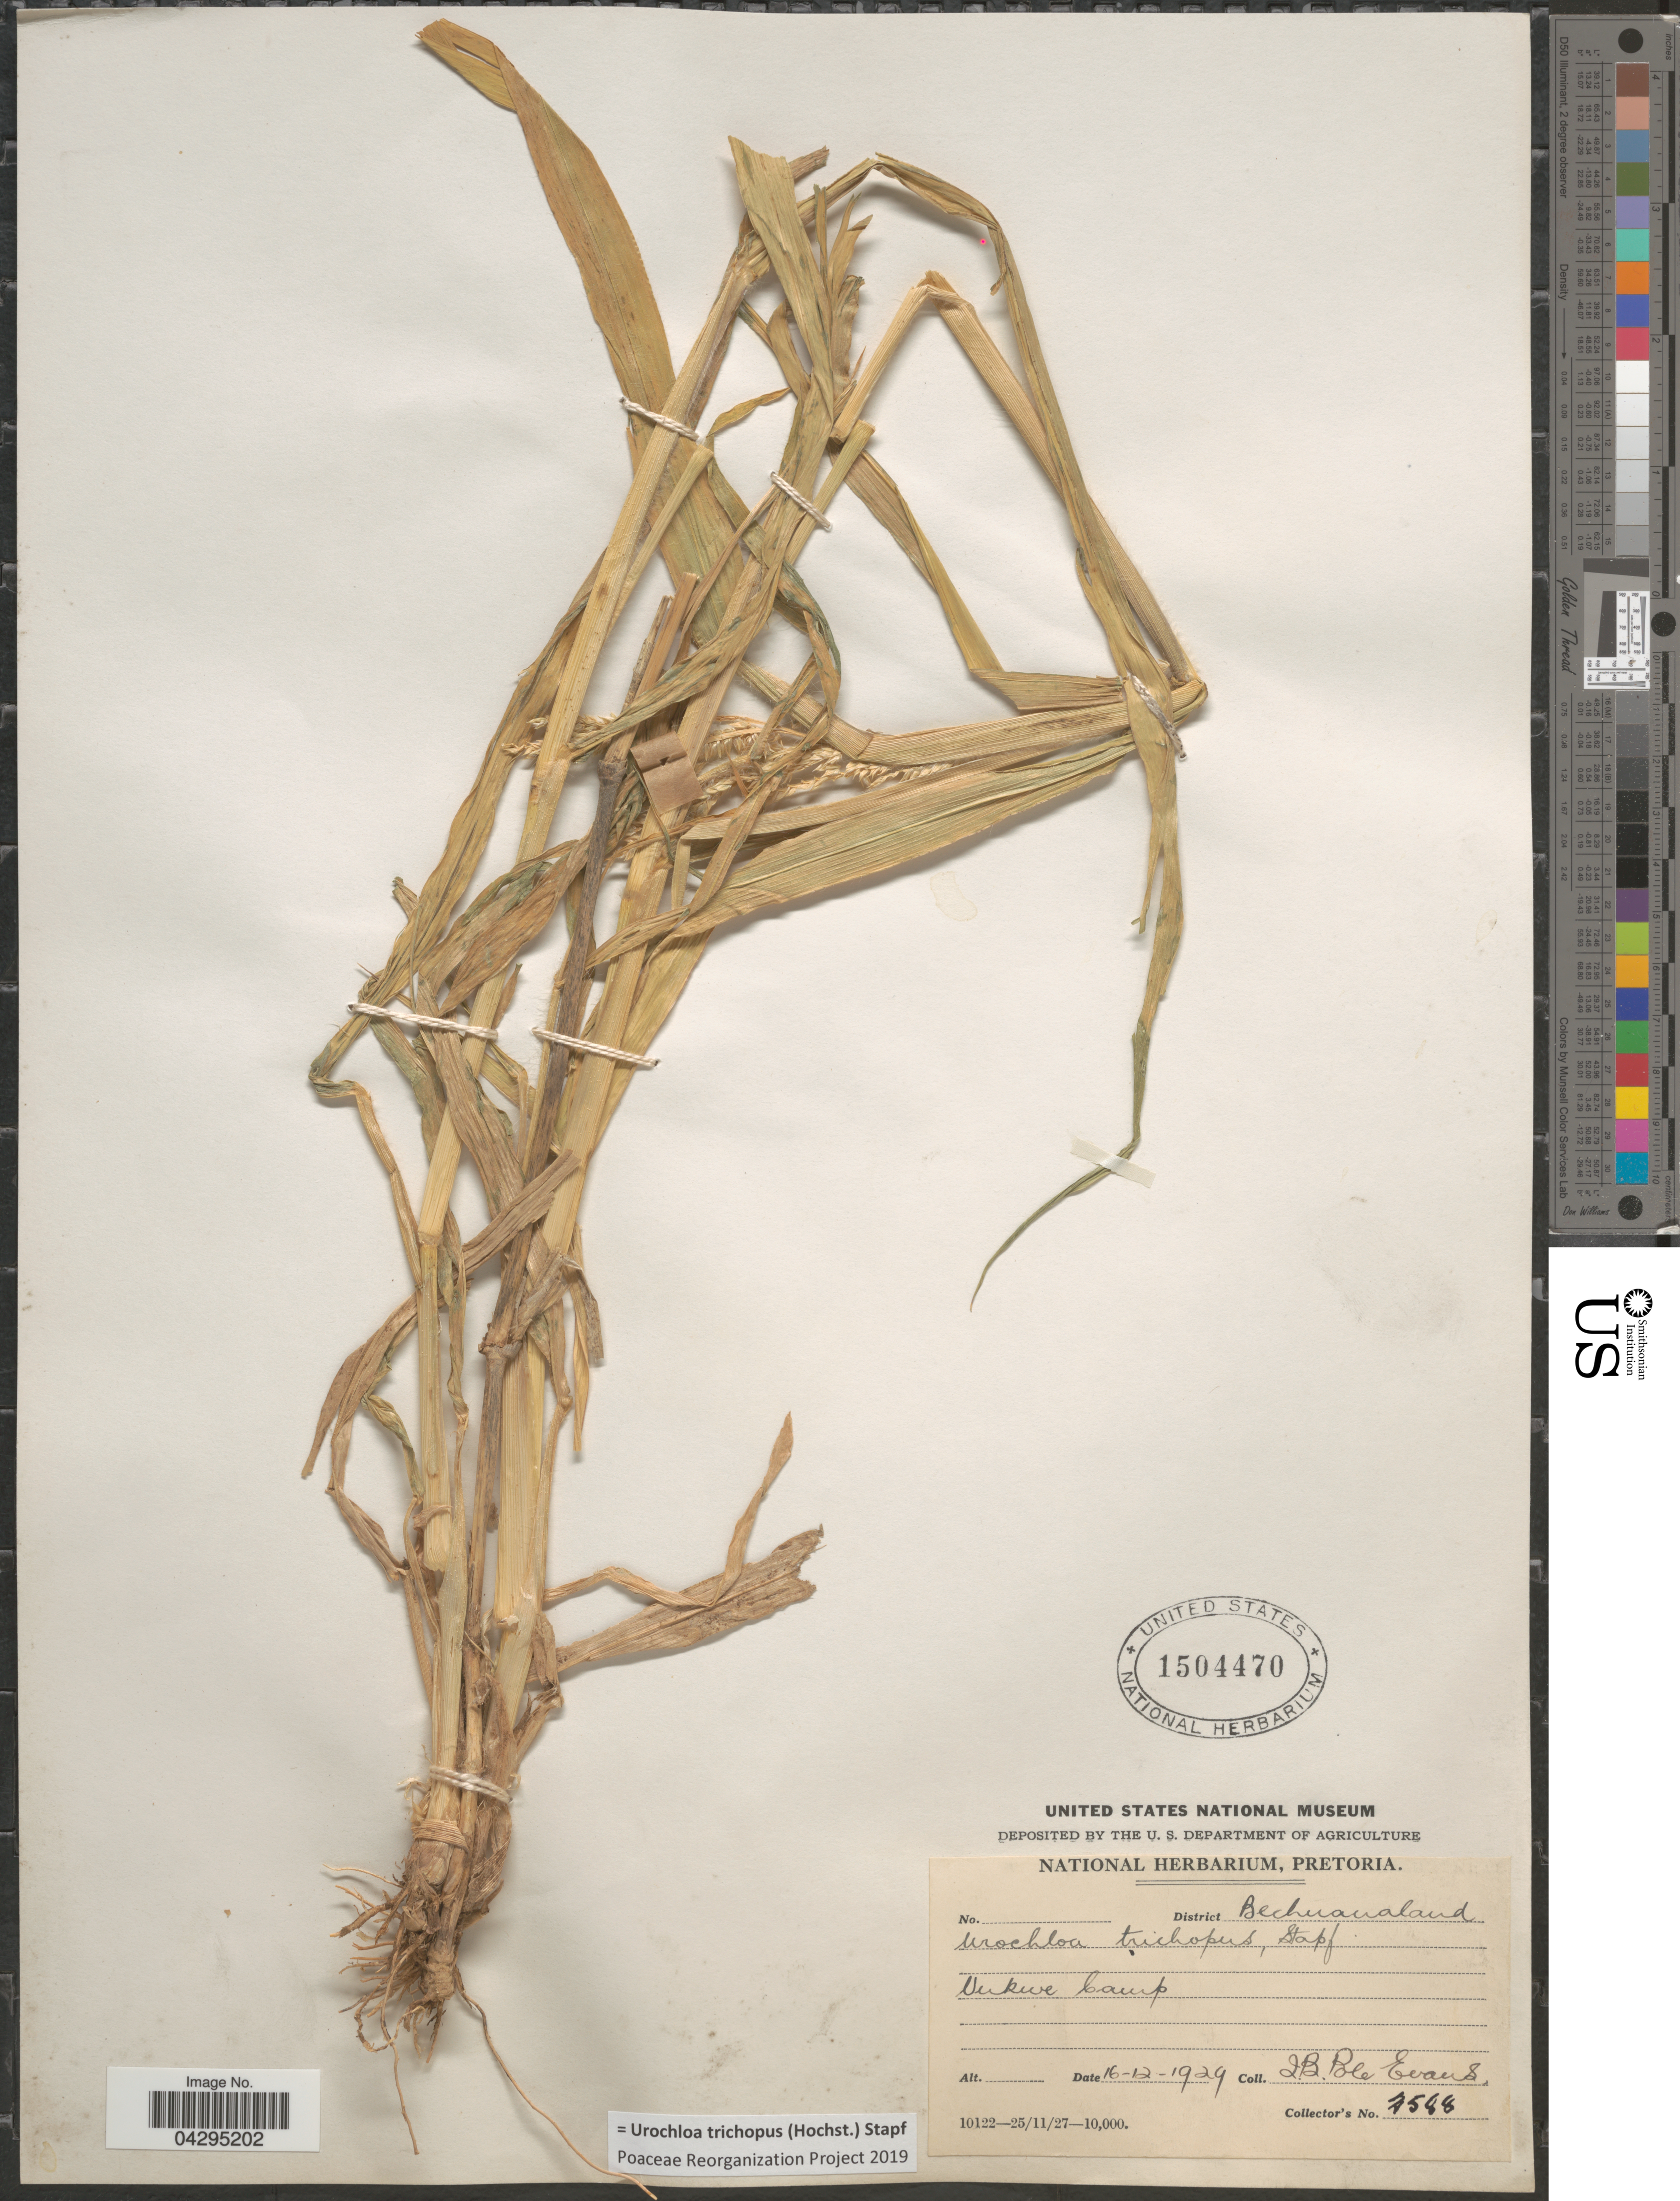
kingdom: Plantae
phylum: Tracheophyta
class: Liliopsida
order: Poales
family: Poaceae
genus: Urochloa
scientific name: Urochloa trichopus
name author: (Hochst.) Stapf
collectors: I. B. Pole-Evans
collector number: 2588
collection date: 1929-12-16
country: Botswana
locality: District Bechuanaland. Vukwe Camp.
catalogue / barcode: US 1504470